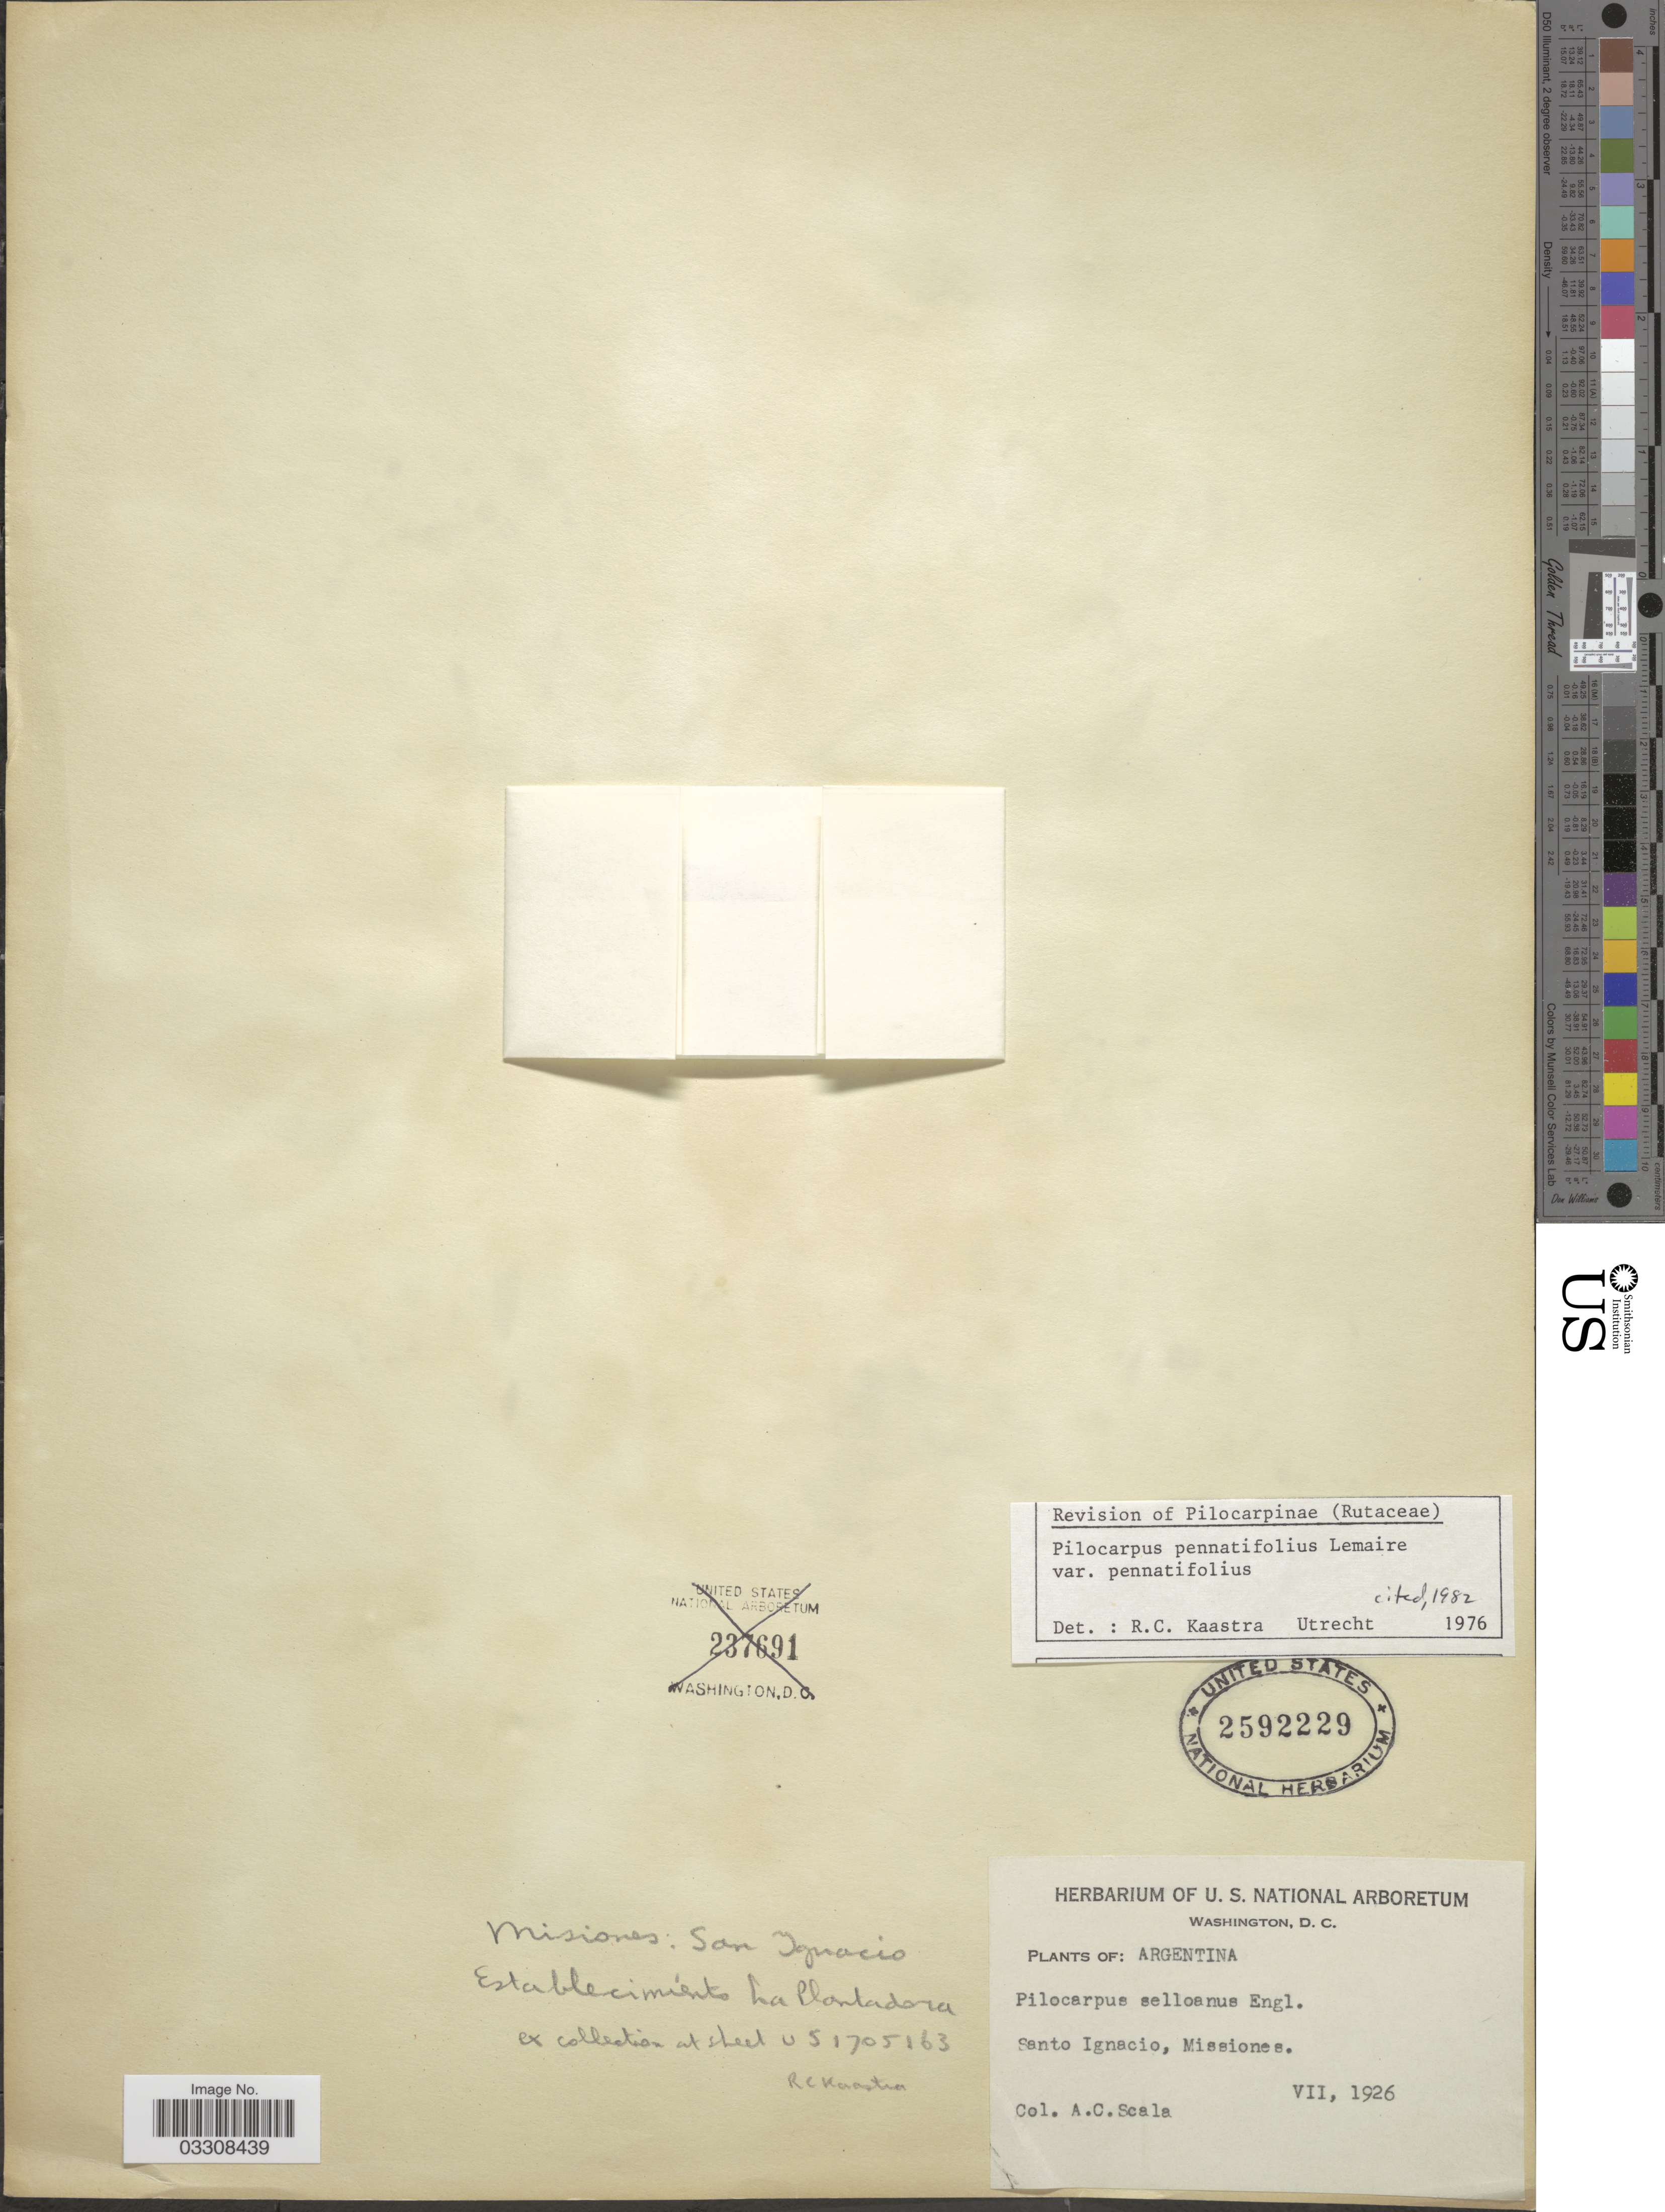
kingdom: Plantae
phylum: Tracheophyta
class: Magnoliopsida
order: Sapindales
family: Rutaceae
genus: Pilocarpus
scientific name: Pilocarpus pennatifolius var. pennatifolius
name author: Lem.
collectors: A. Scala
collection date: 1926-07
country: Argentina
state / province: Misiones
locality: Santo Ignacio. Establecimiento La Plantadora.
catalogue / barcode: US 2592229